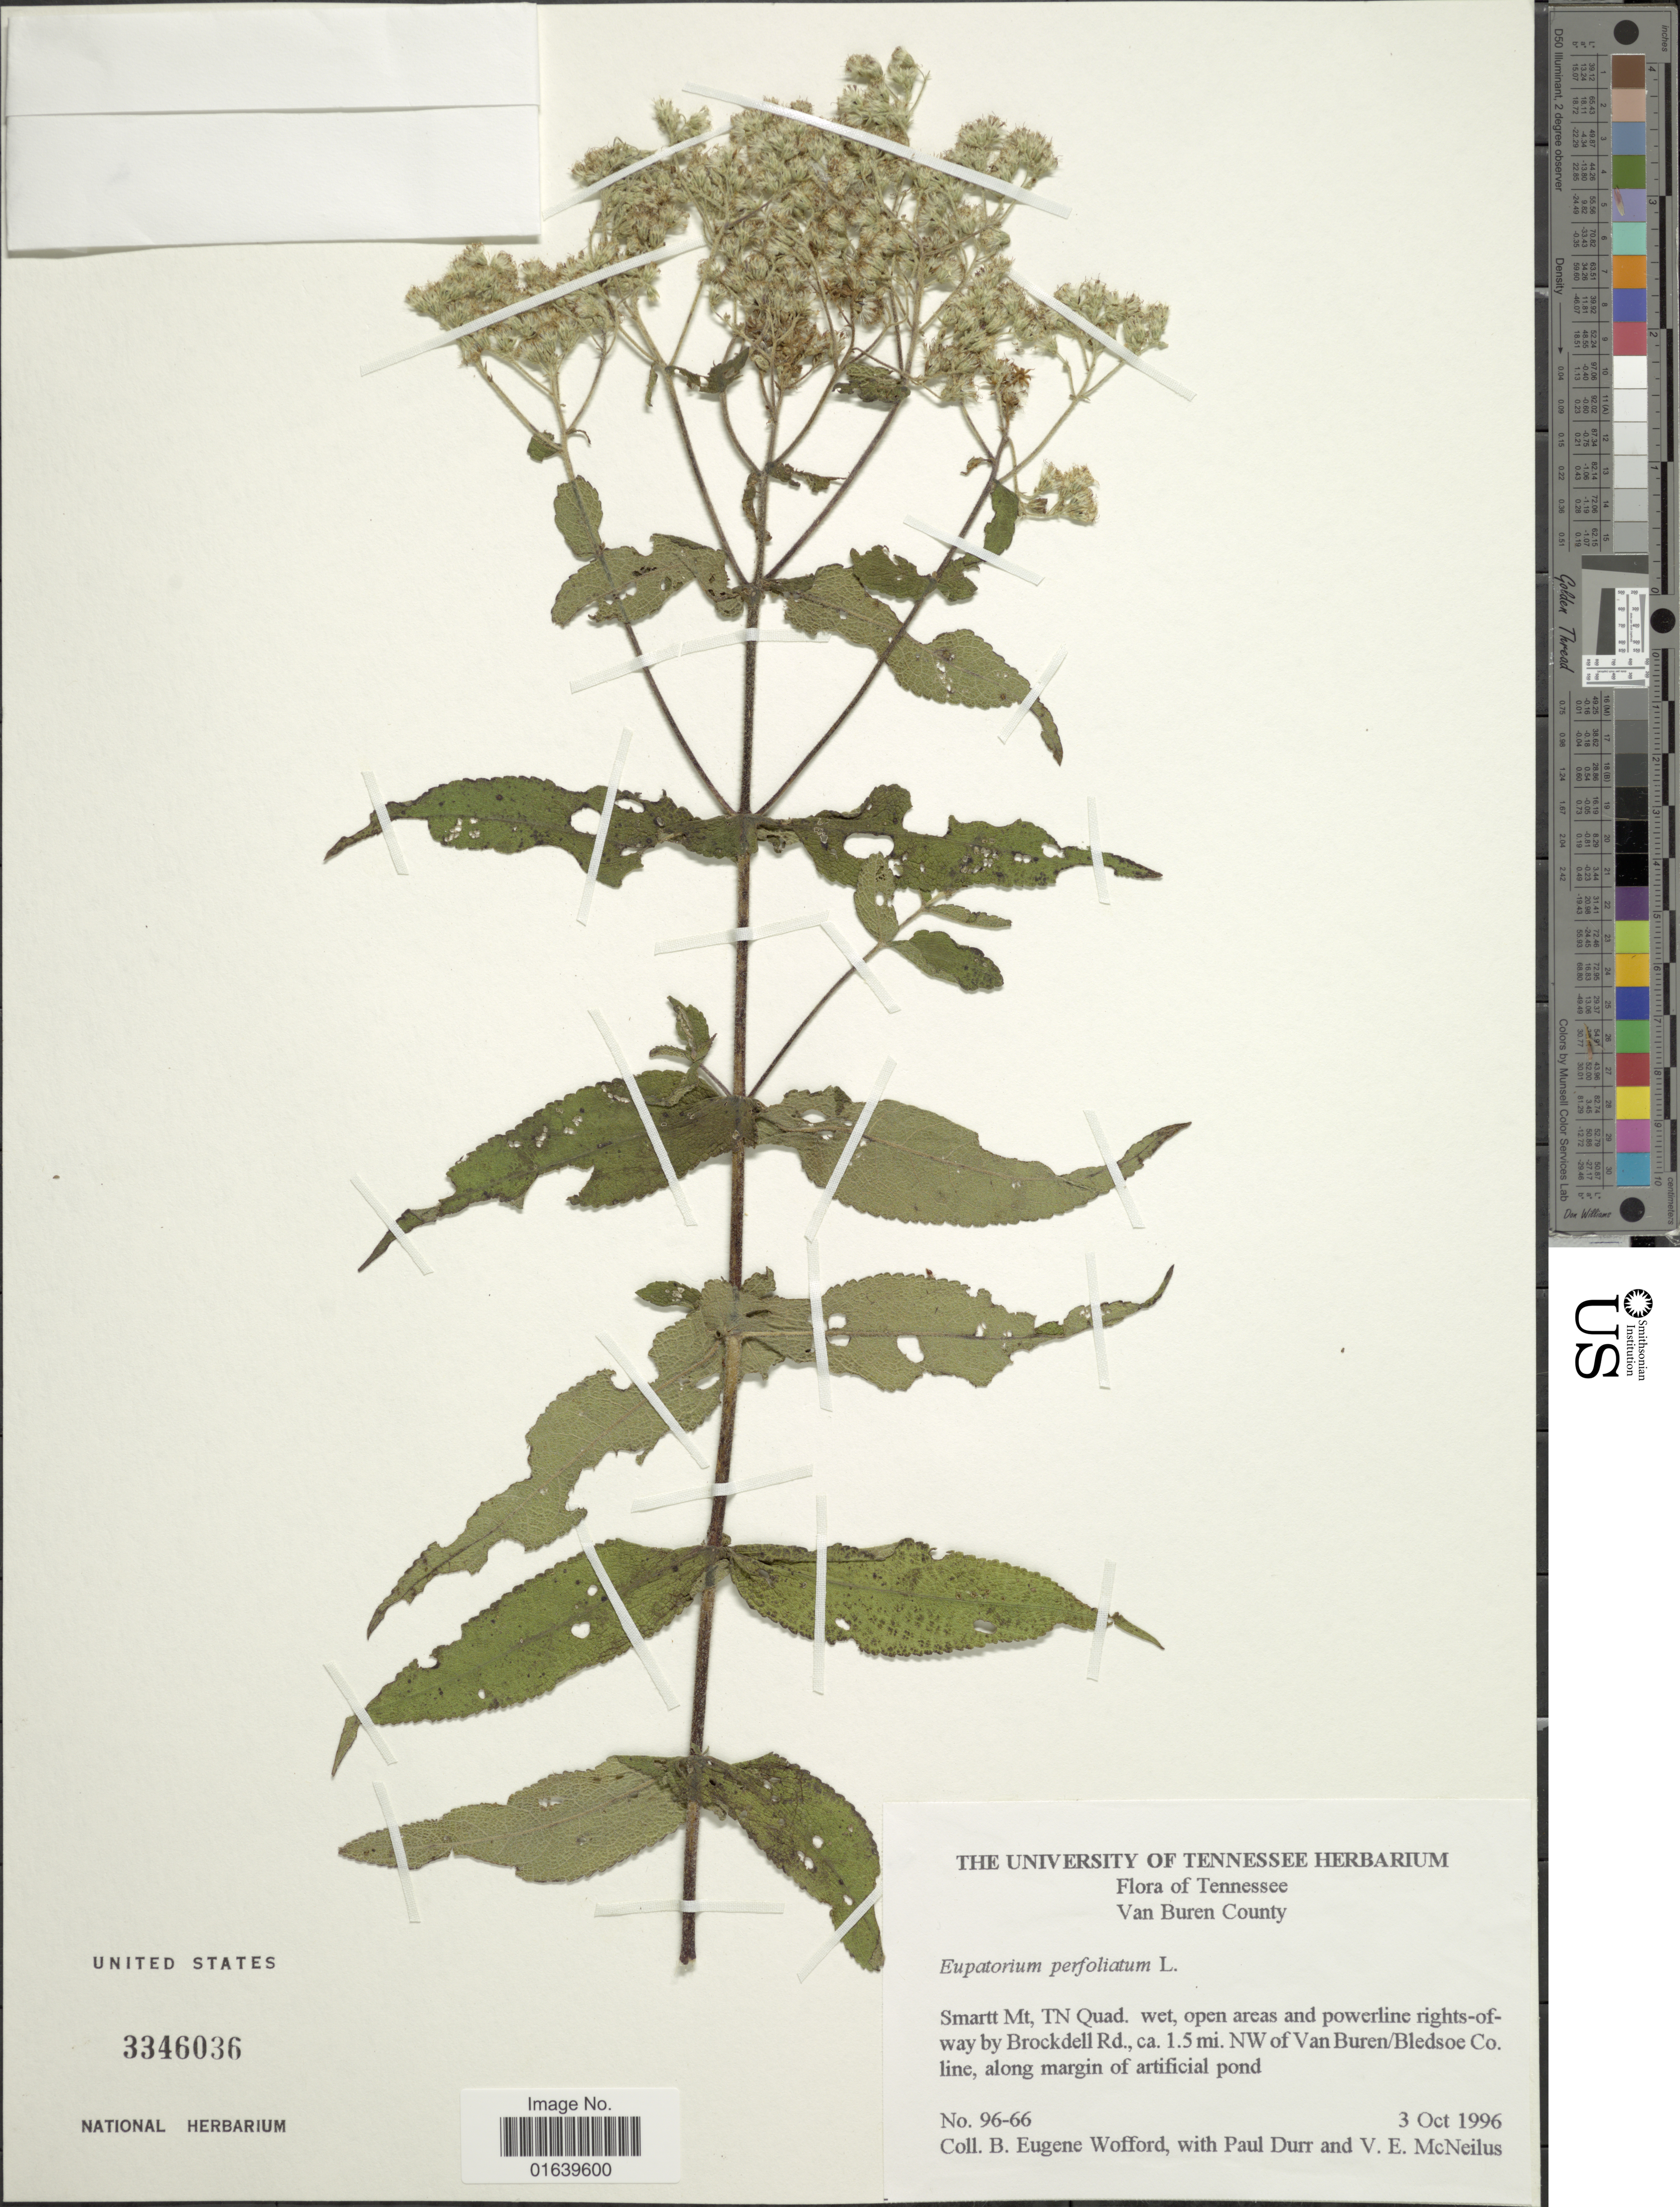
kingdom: Plantae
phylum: Tracheophyta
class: Magnoliopsida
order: Asterales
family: Asteraceae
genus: Eupatorium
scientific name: Eupatorium perfoliatum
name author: L.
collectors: B. Wofford, P. Durr & V. Mcneilus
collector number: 9666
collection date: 1996-10-03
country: United States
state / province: Tennessee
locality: Van Buren County, Smartt Mt. TN Quad, wet, open areas and powerline rights of way by Brockdell Rd. ca. 15 mi. NW of Van Buren/Bledoe Co. line, along margin of artificial pond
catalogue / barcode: US 3346036